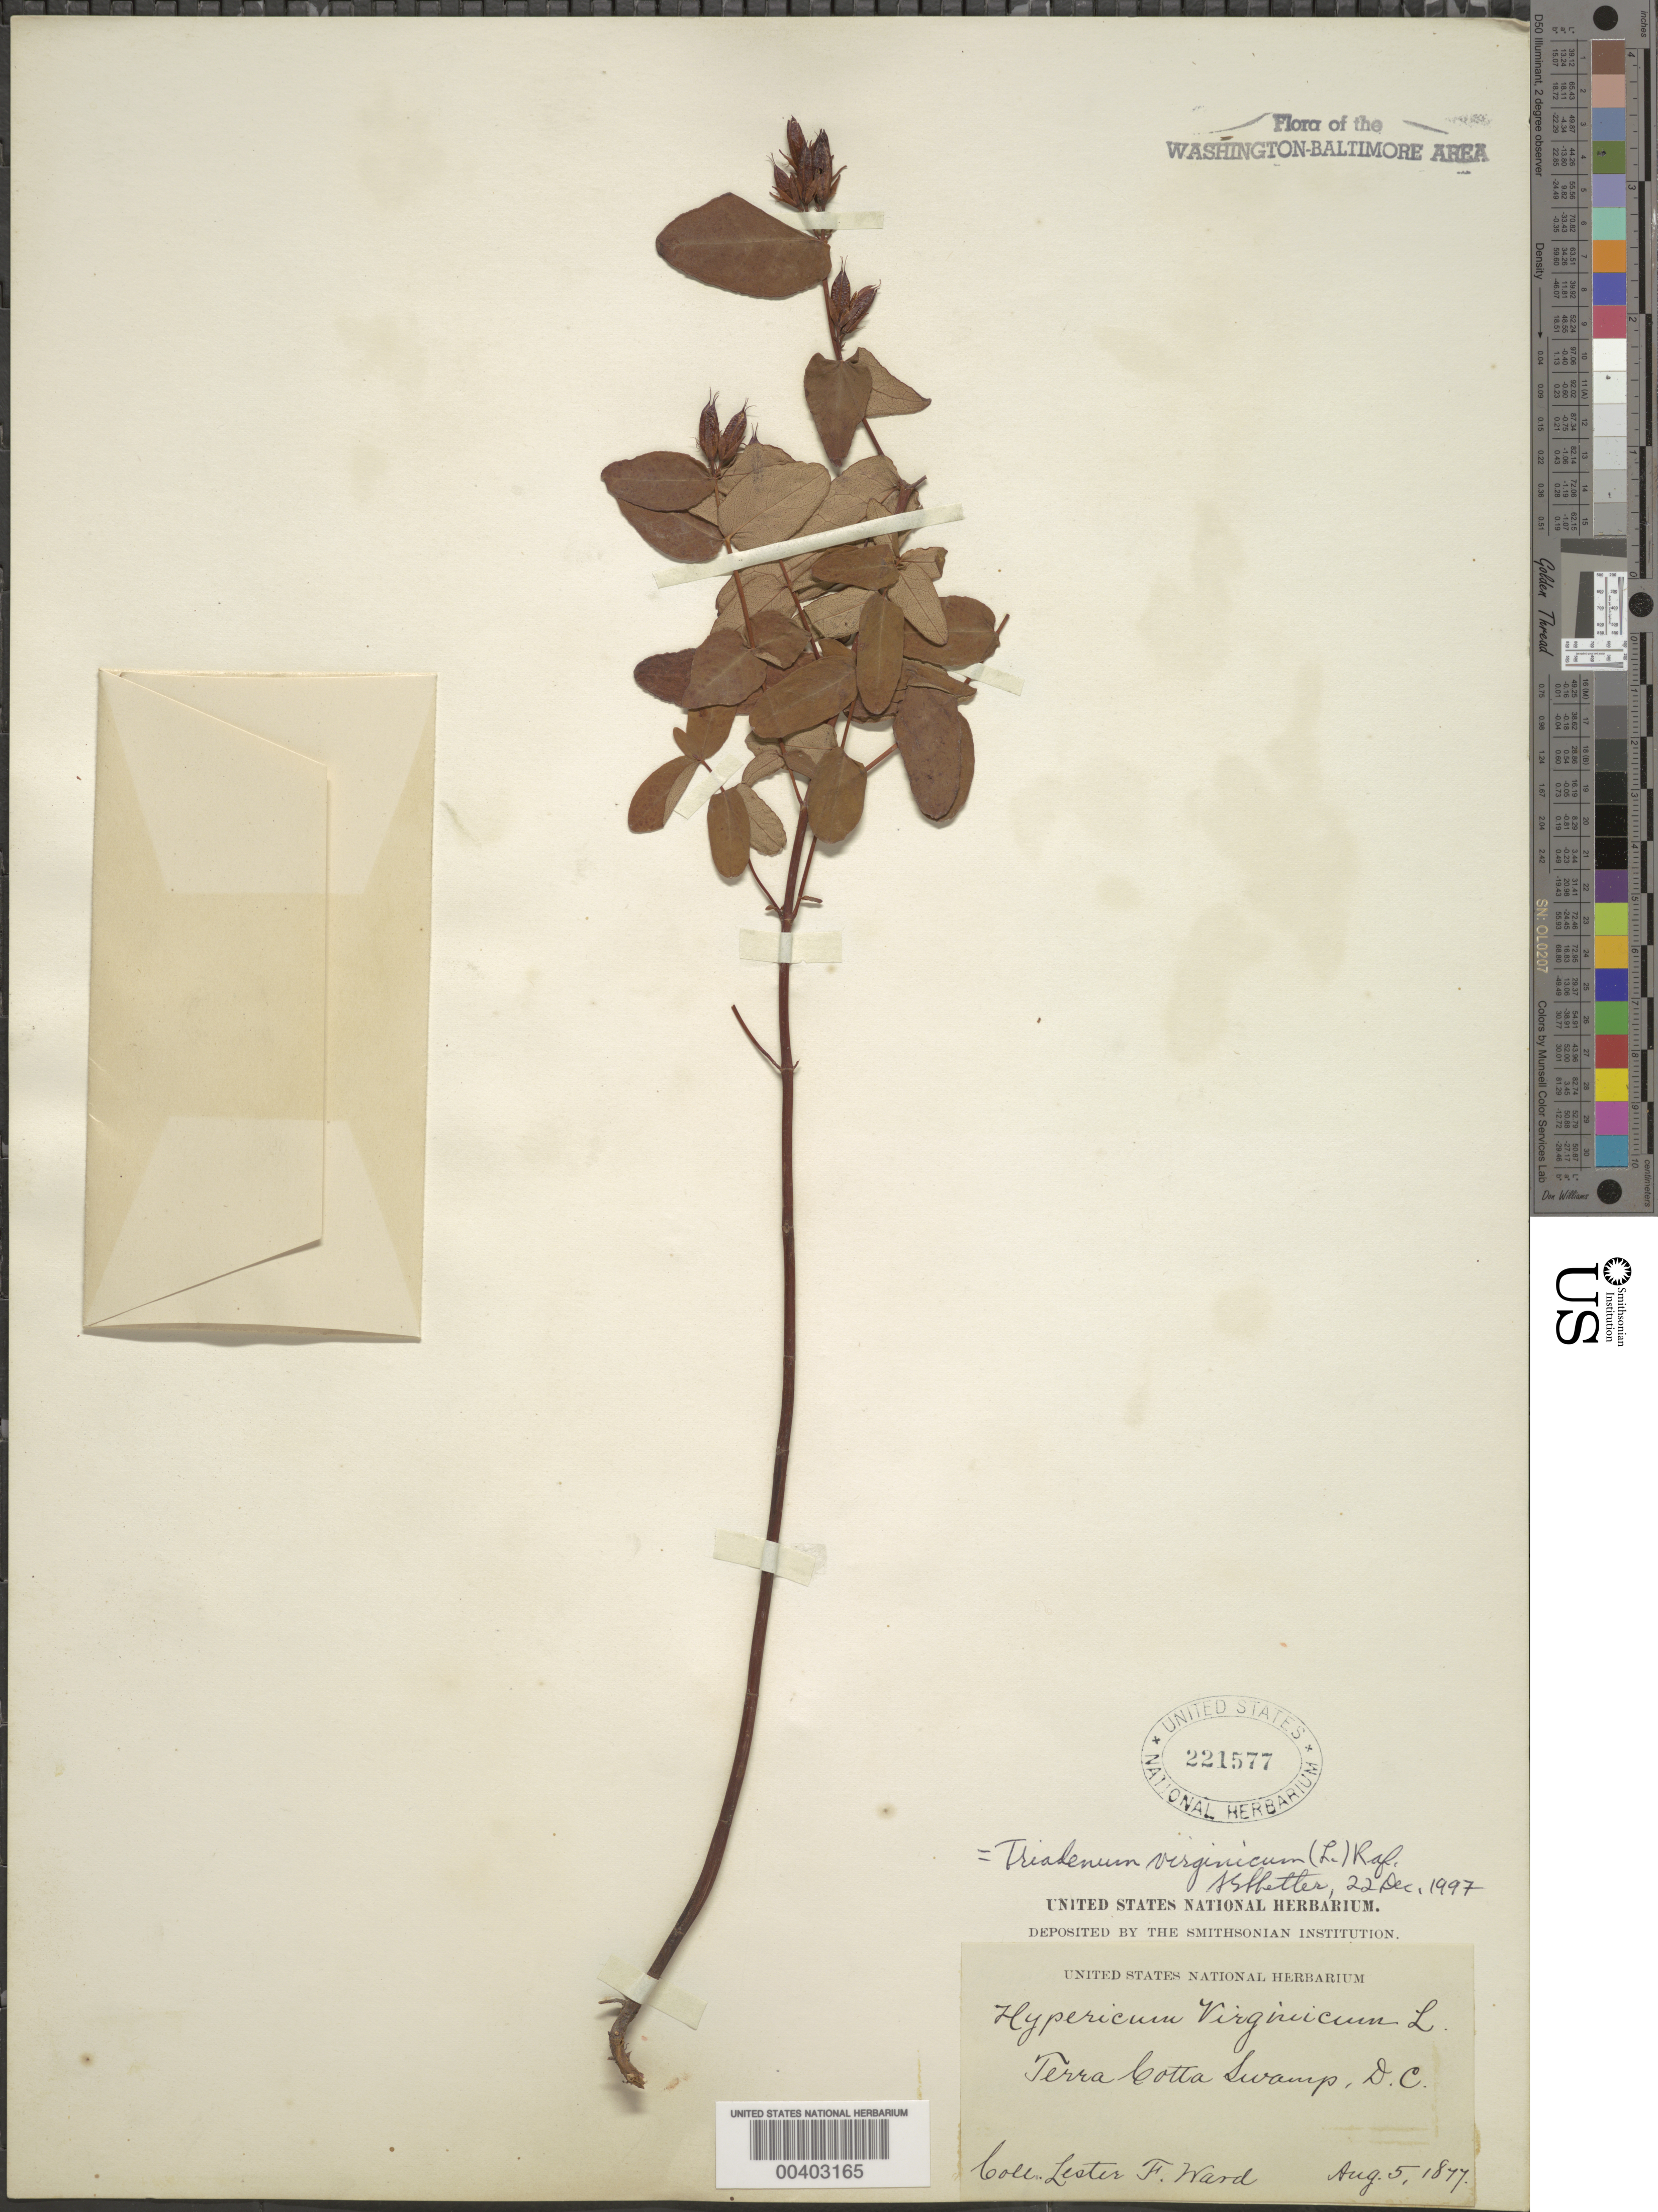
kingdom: Plantae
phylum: Tracheophyta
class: Magnoliopsida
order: Malpighiales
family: Hypericaceae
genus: Triadenum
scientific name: Triadenum virginicum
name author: (L.) Raf.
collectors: L. F. Ward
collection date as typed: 05 Aug 1877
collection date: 1877-08-05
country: United States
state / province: District of Columbia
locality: Terra Cotta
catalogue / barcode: US 221577